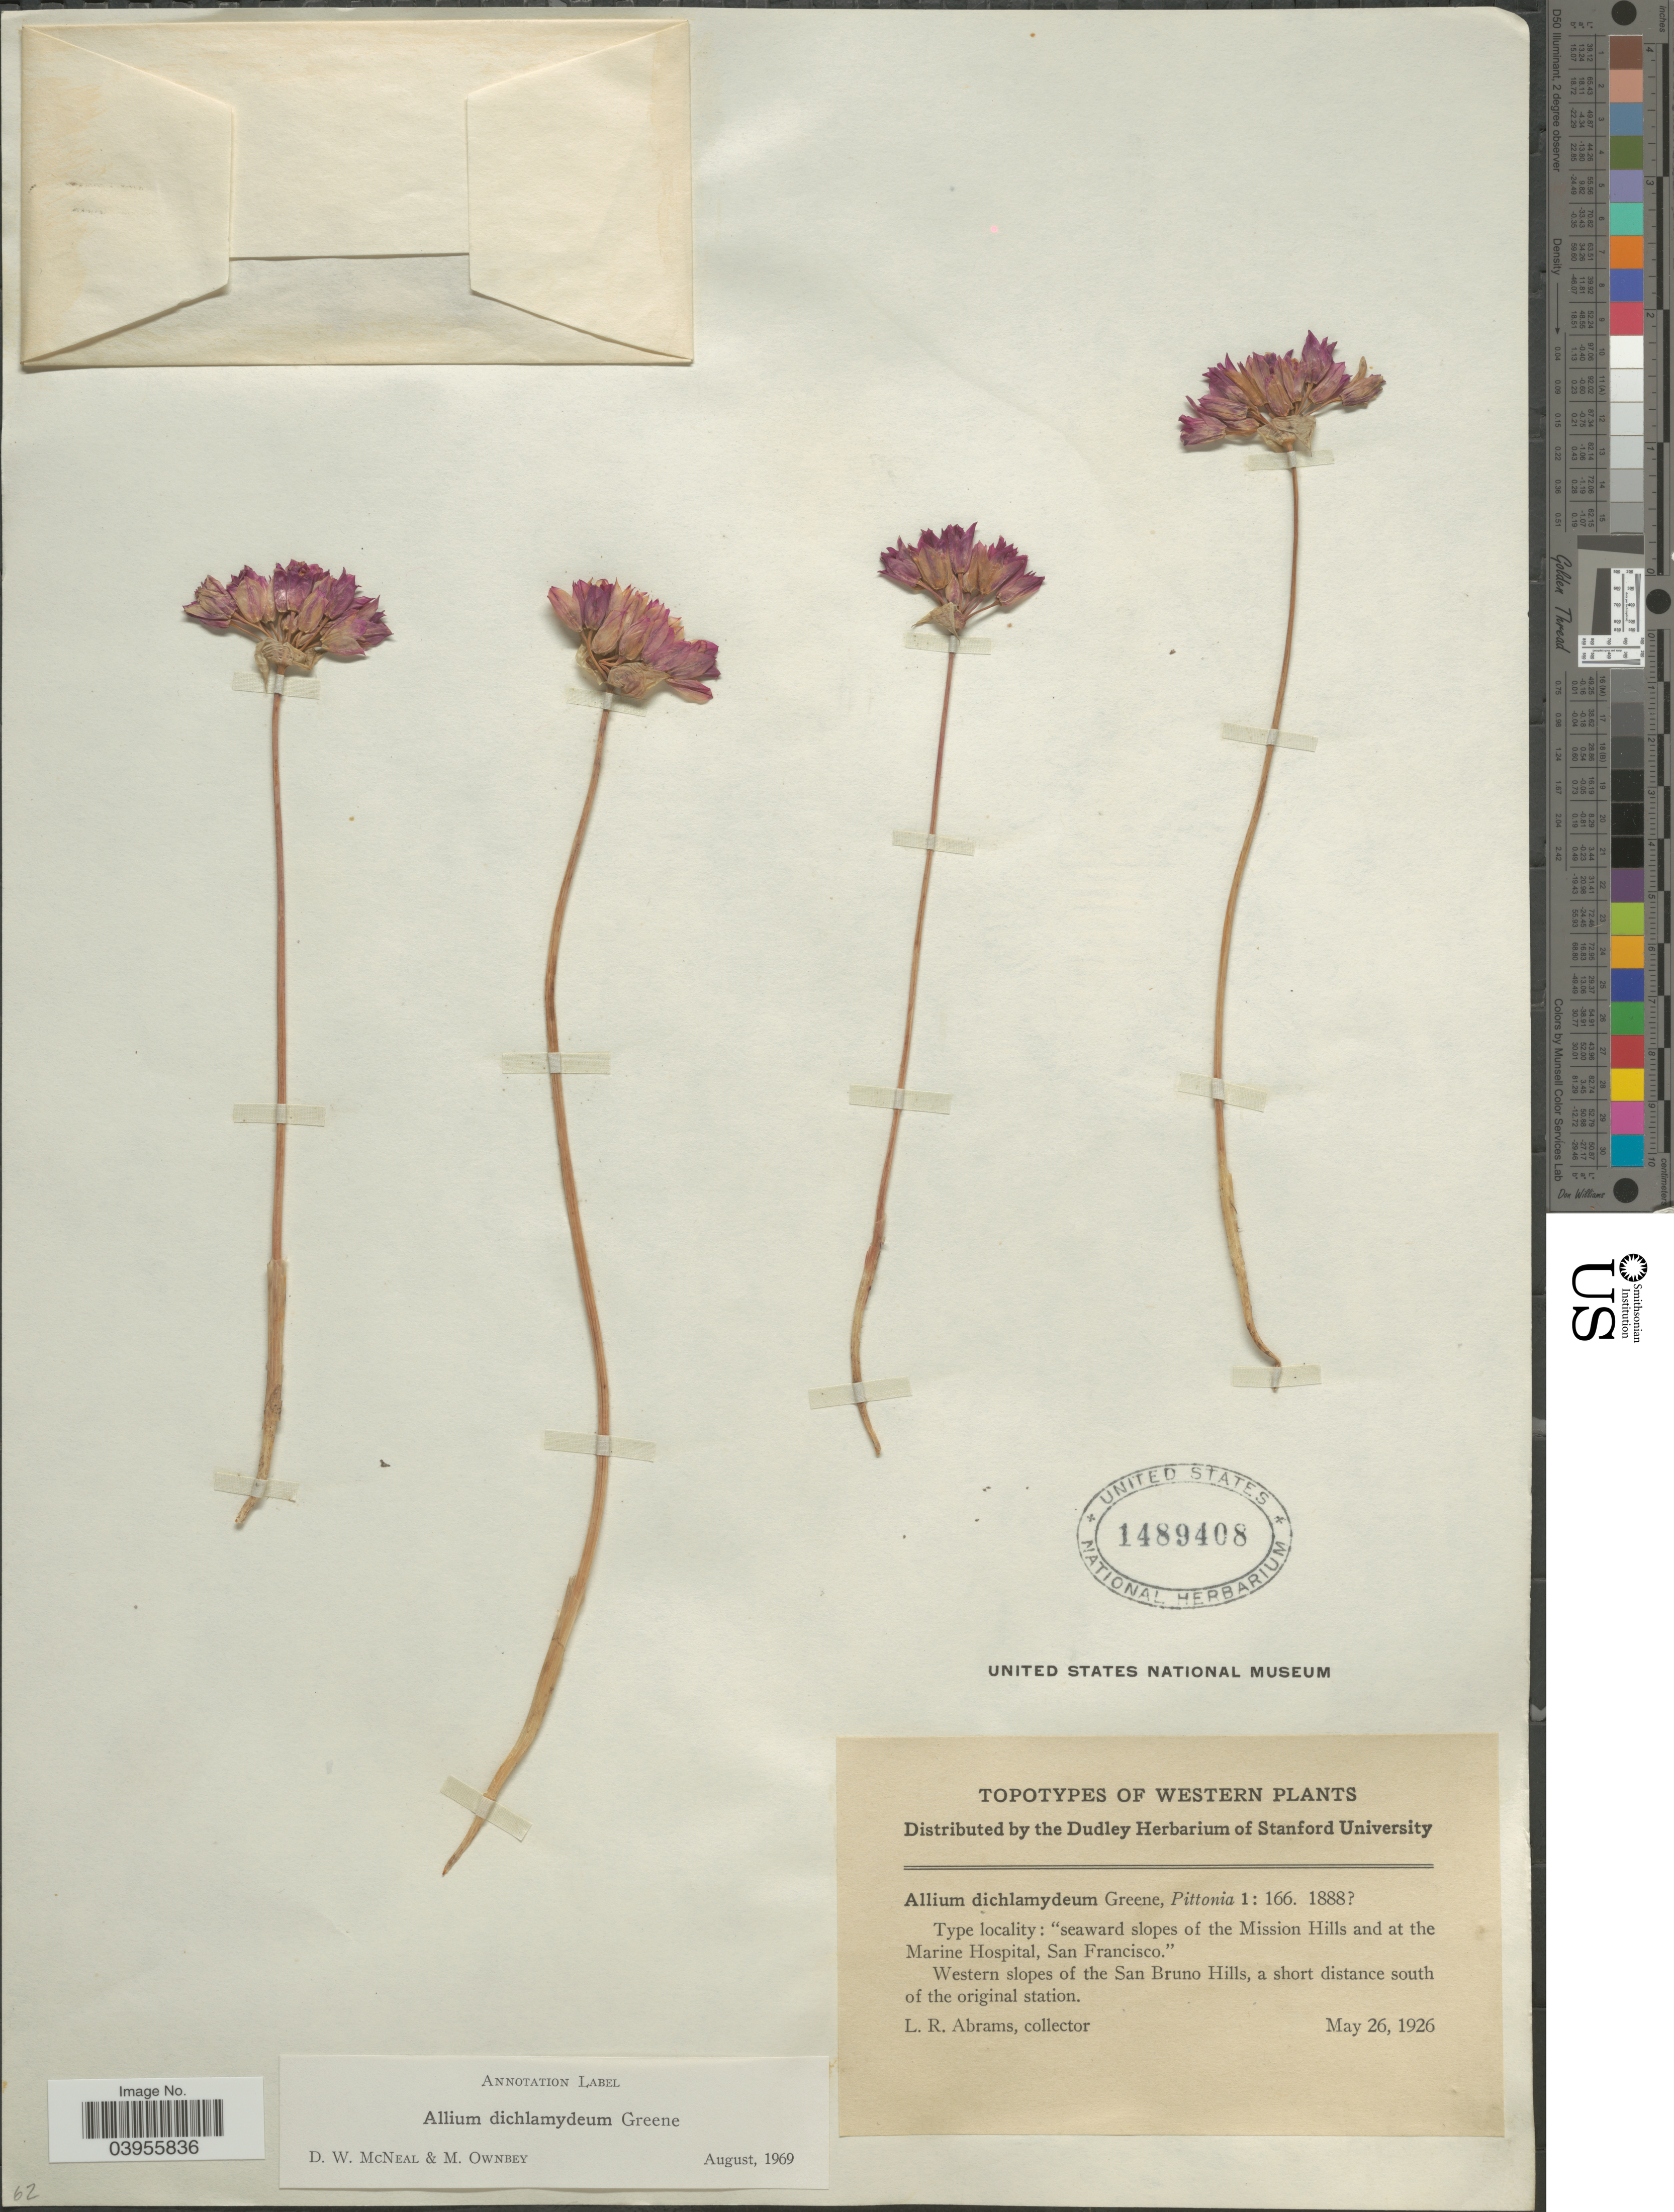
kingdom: Plantae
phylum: Tracheophyta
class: Liliopsida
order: Asparagales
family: Amaryllidaceae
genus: Allium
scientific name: Allium dichlamydeum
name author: Greene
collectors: L. Abrams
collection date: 1926-05-26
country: United States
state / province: California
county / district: San Francisco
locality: Western Plants. "Seaward of the Mission Hills and at the Marine Hospital, San Francisco." Western slopes of the San Bruno Hills, a short distance south of the original station.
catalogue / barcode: US 1489408